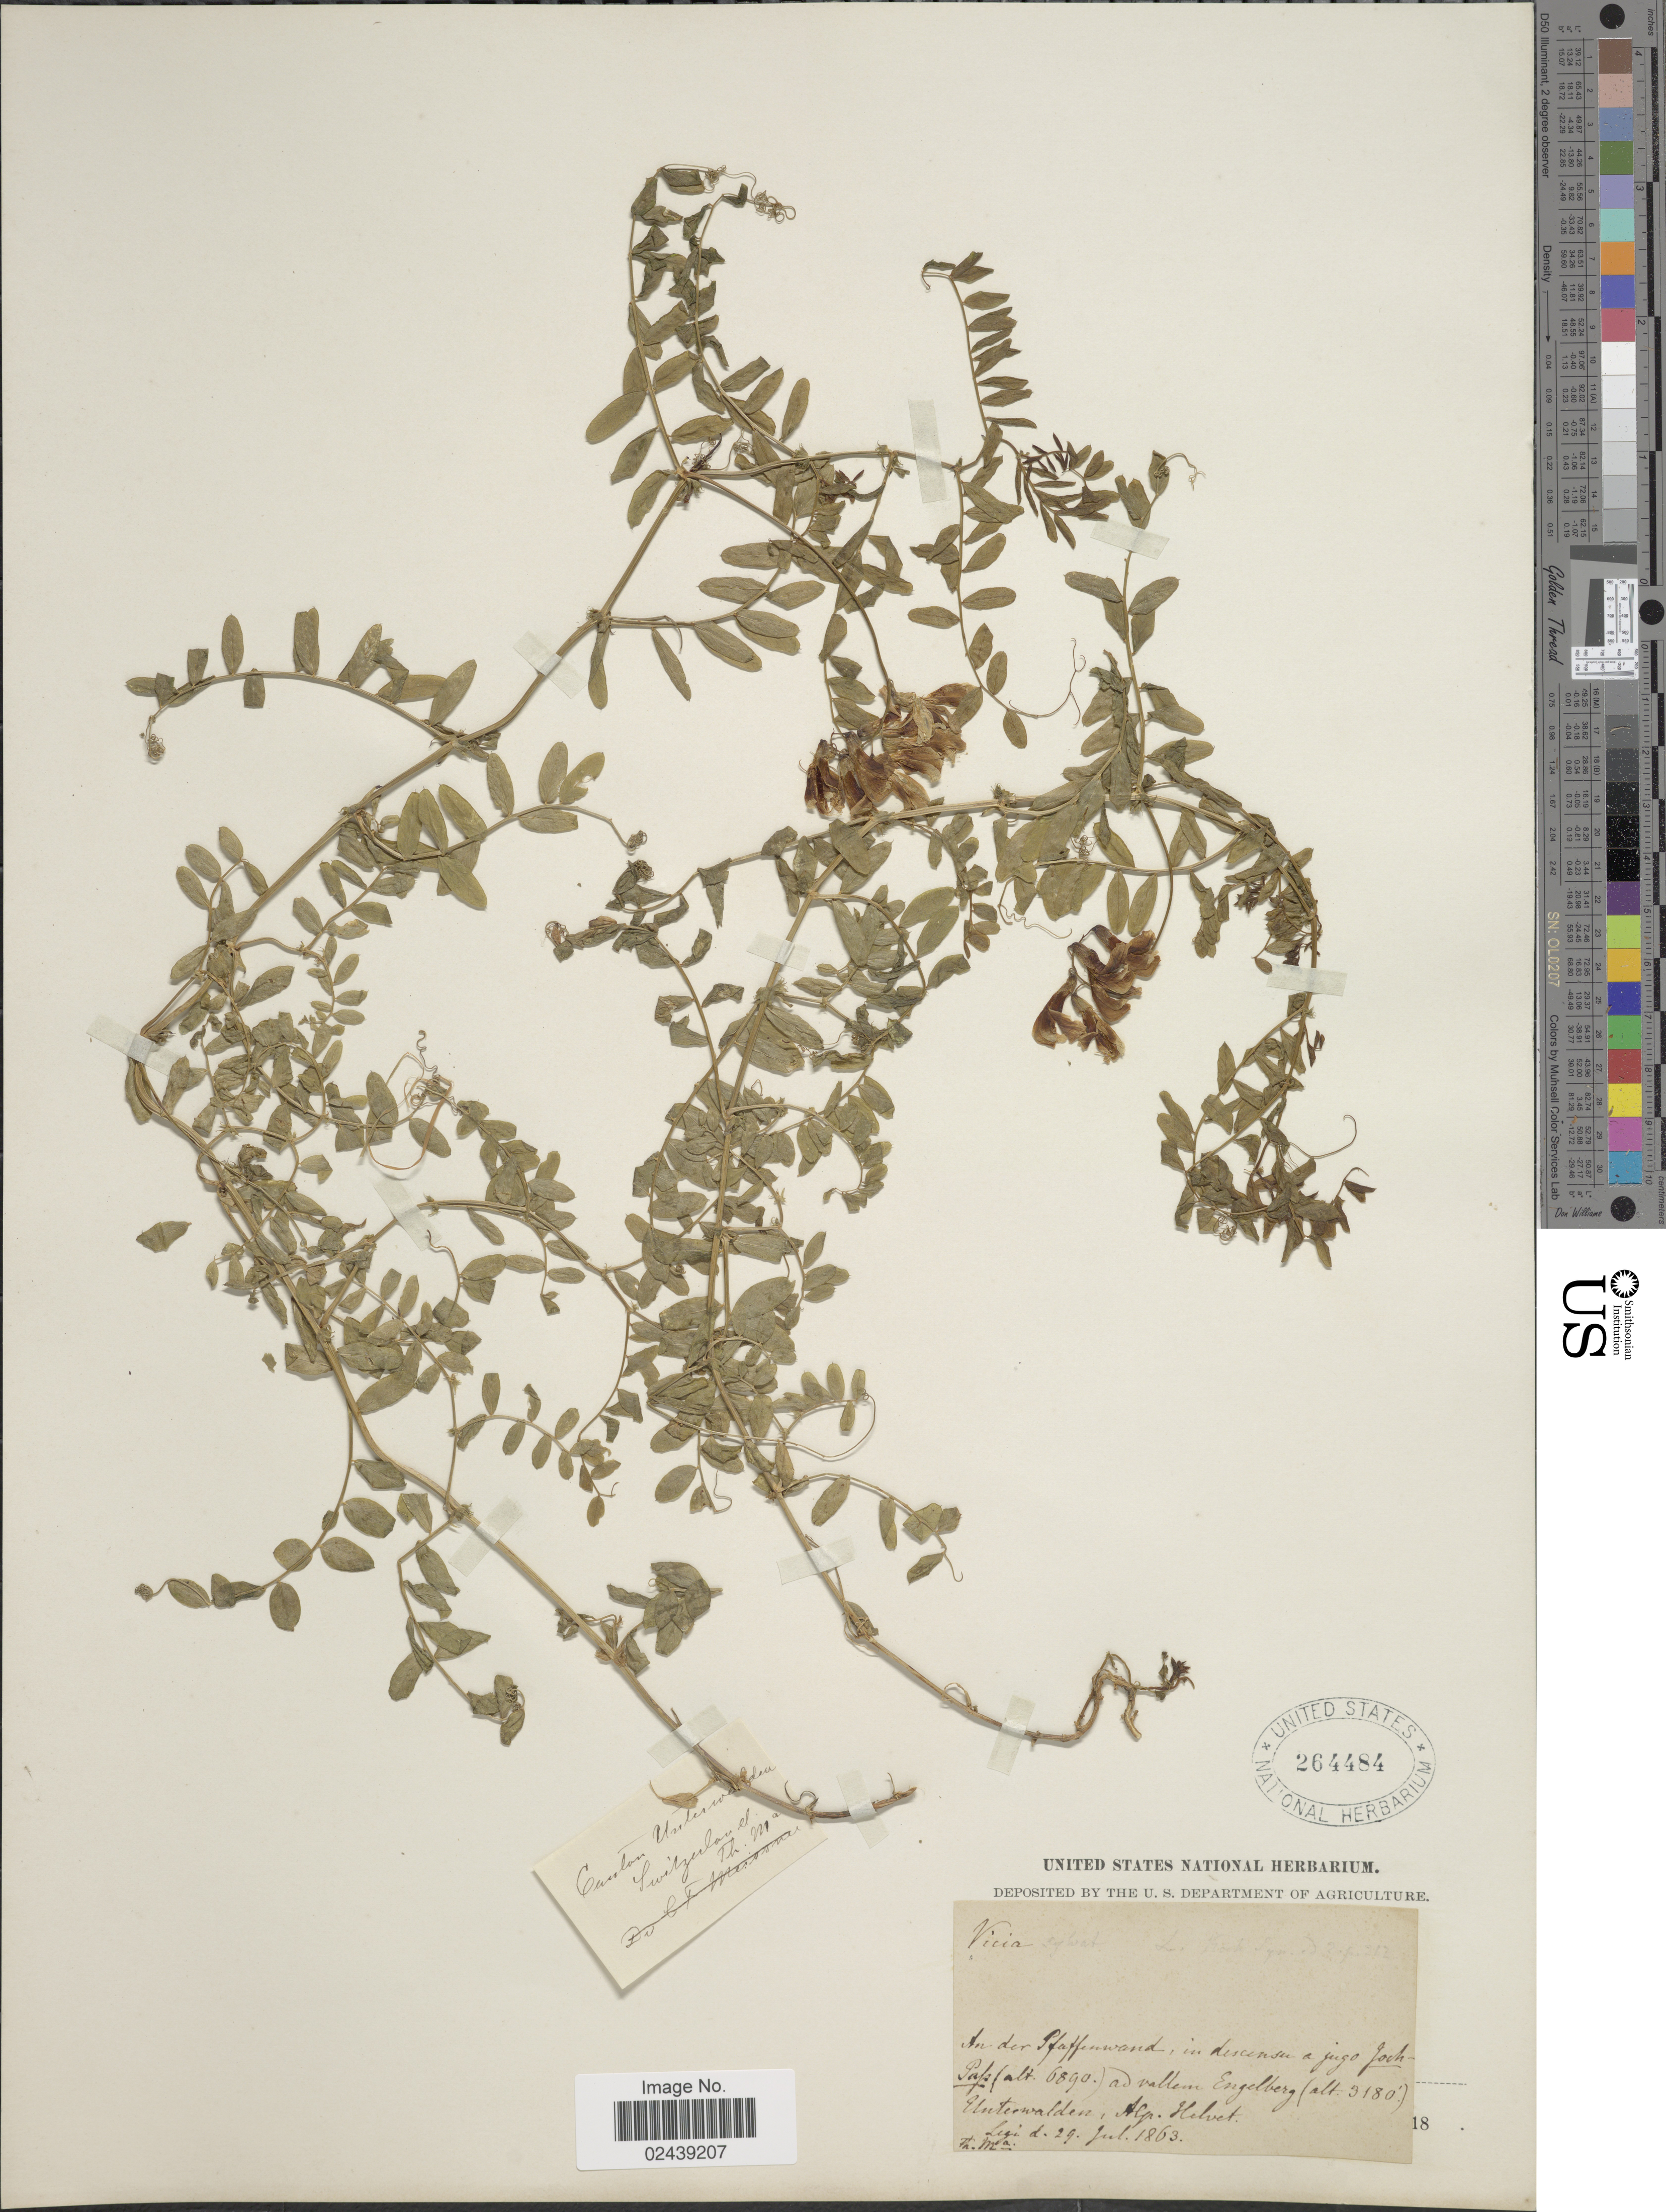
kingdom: Plantae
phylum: Tracheophyta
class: Magnoliopsida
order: Fabales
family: Fabaceae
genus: Vicia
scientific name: Vicia sylvatica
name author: L.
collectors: T. Ma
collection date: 1863-07-29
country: Switzerland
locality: Canton Unterw [illegible text]en. An der Pfafferwand, in descensu a jugo Jochpap mal vallem Engelberg. Unterwalden, Alp. Helvet.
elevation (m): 969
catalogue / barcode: US 264484